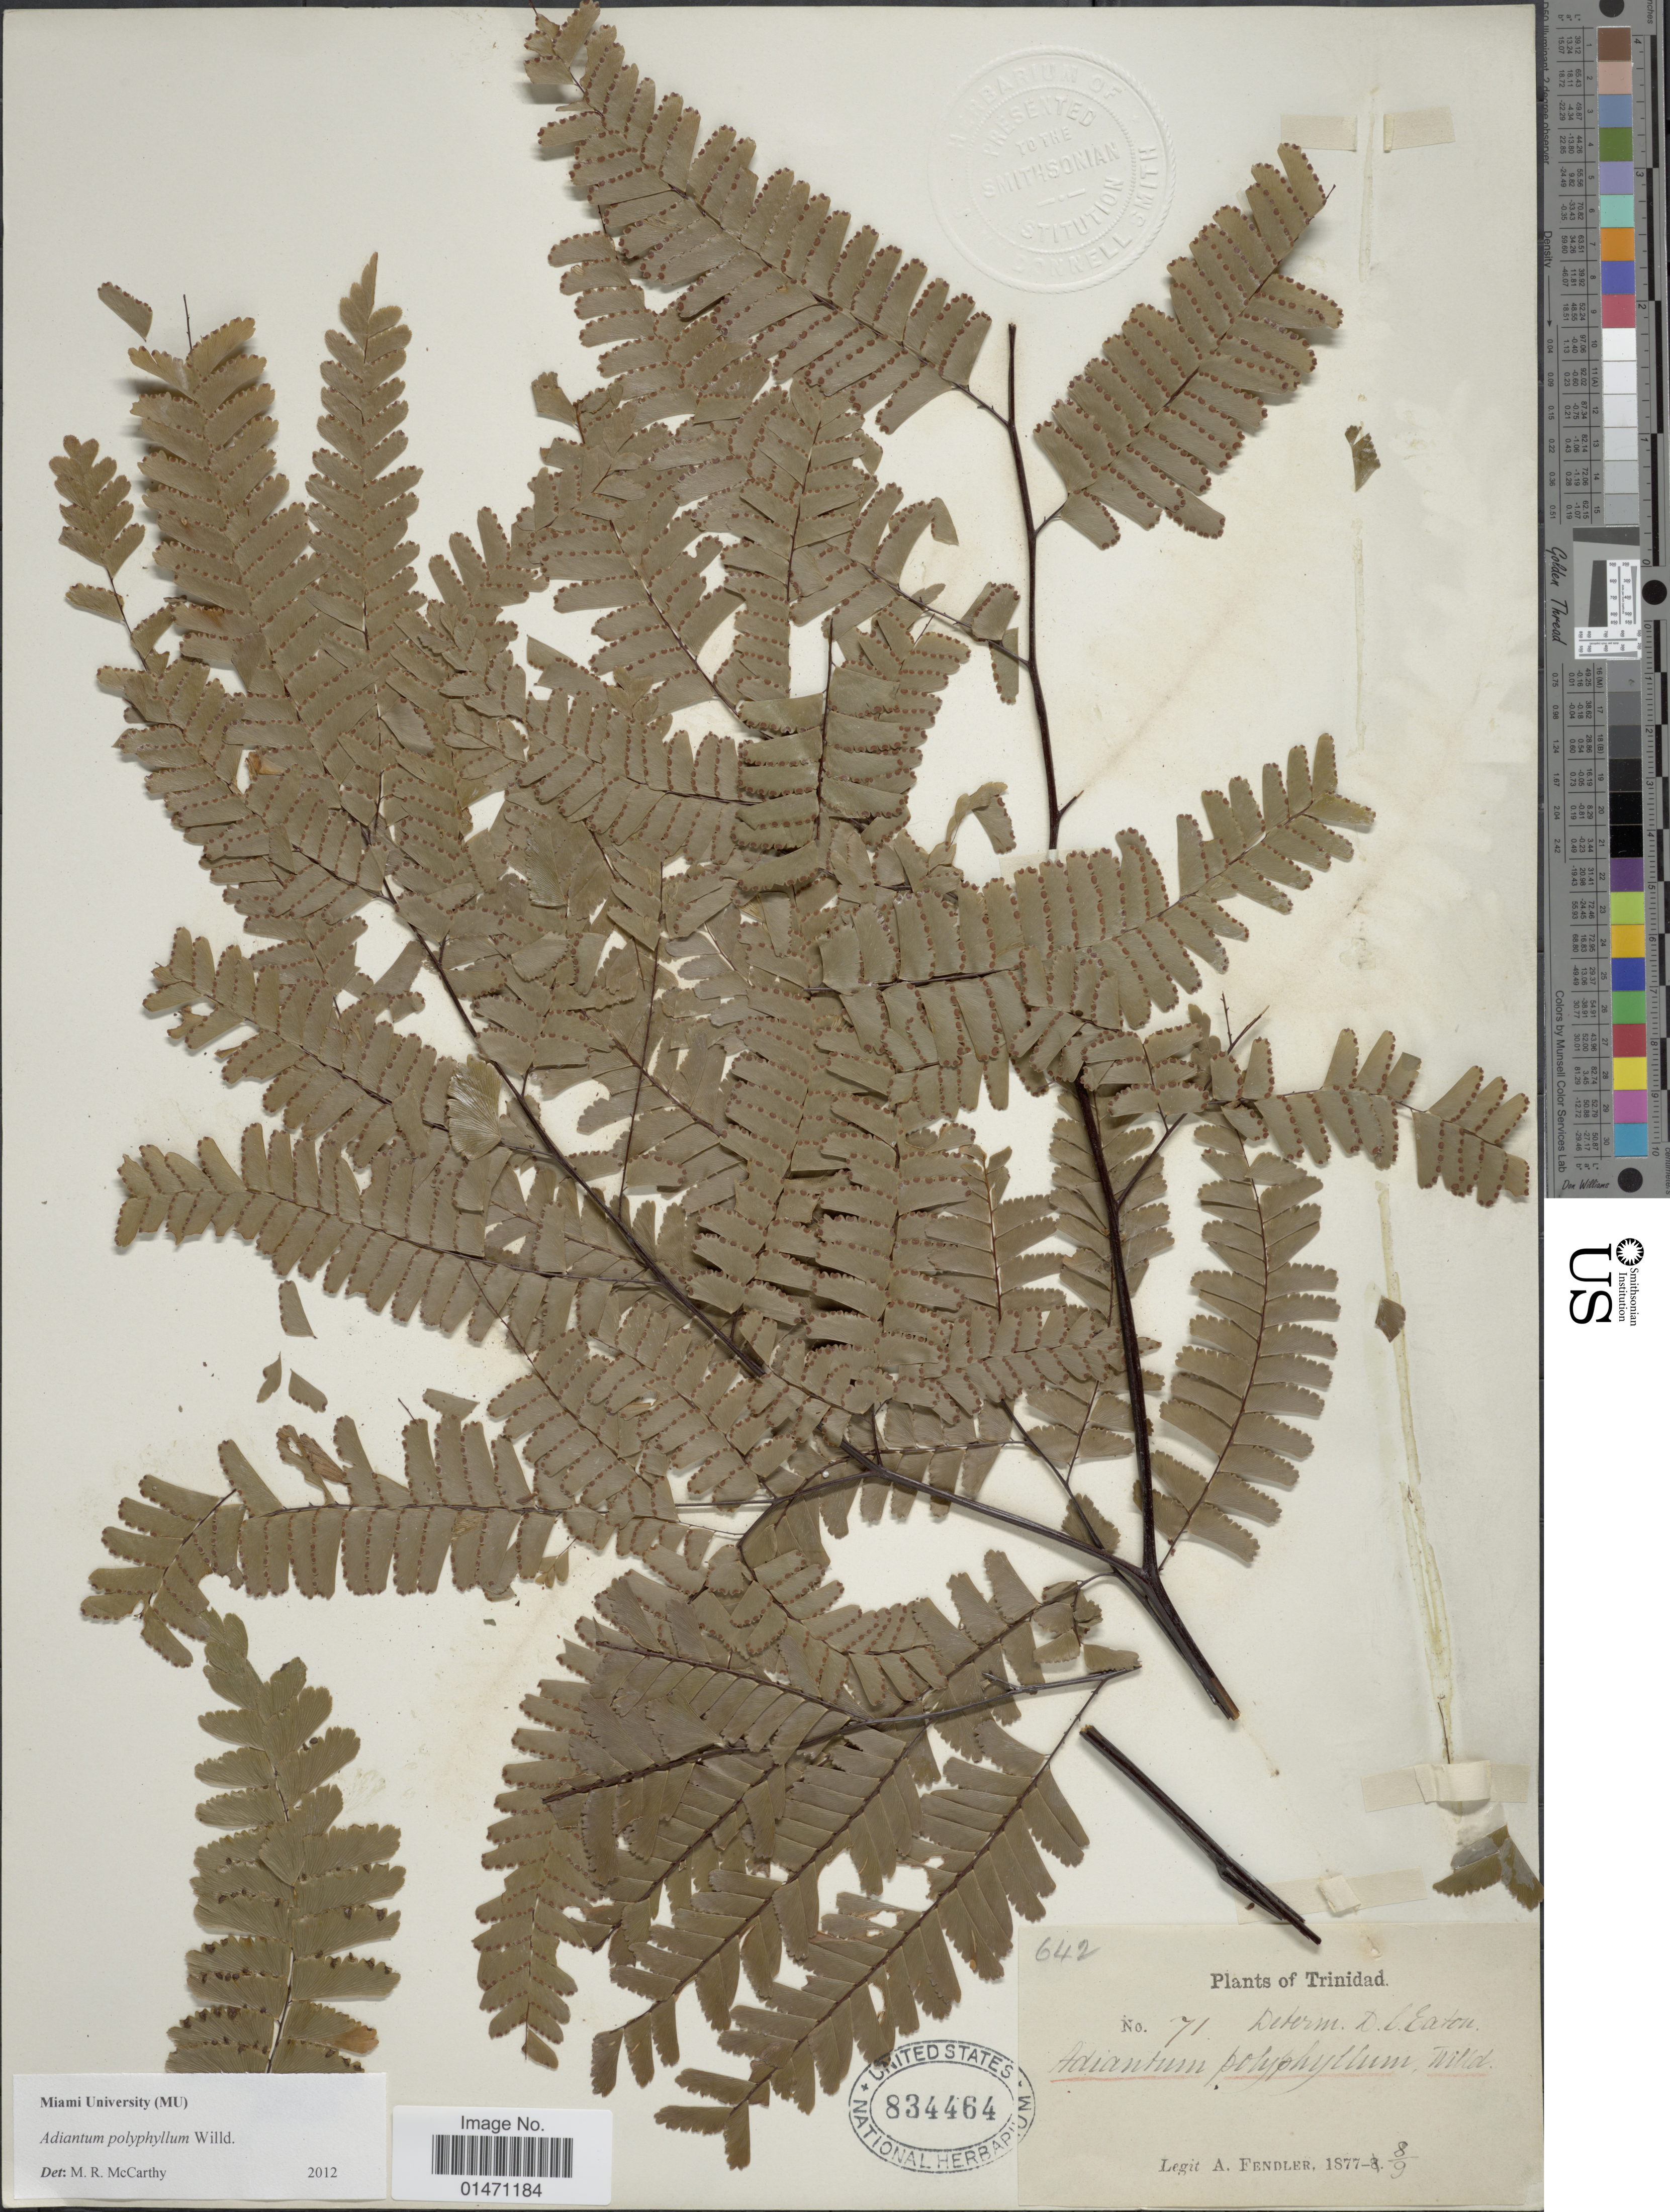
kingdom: Plantae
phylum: Tracheophyta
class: Polypodiopsida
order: Polypodiales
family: Pteridaceae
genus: Adiantum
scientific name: Adiantum polyphyllum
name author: Willd.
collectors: A. Fendler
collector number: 71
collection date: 1877-09-08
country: Trinidad and Tobago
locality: PLants of Trinidad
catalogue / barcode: US 834464